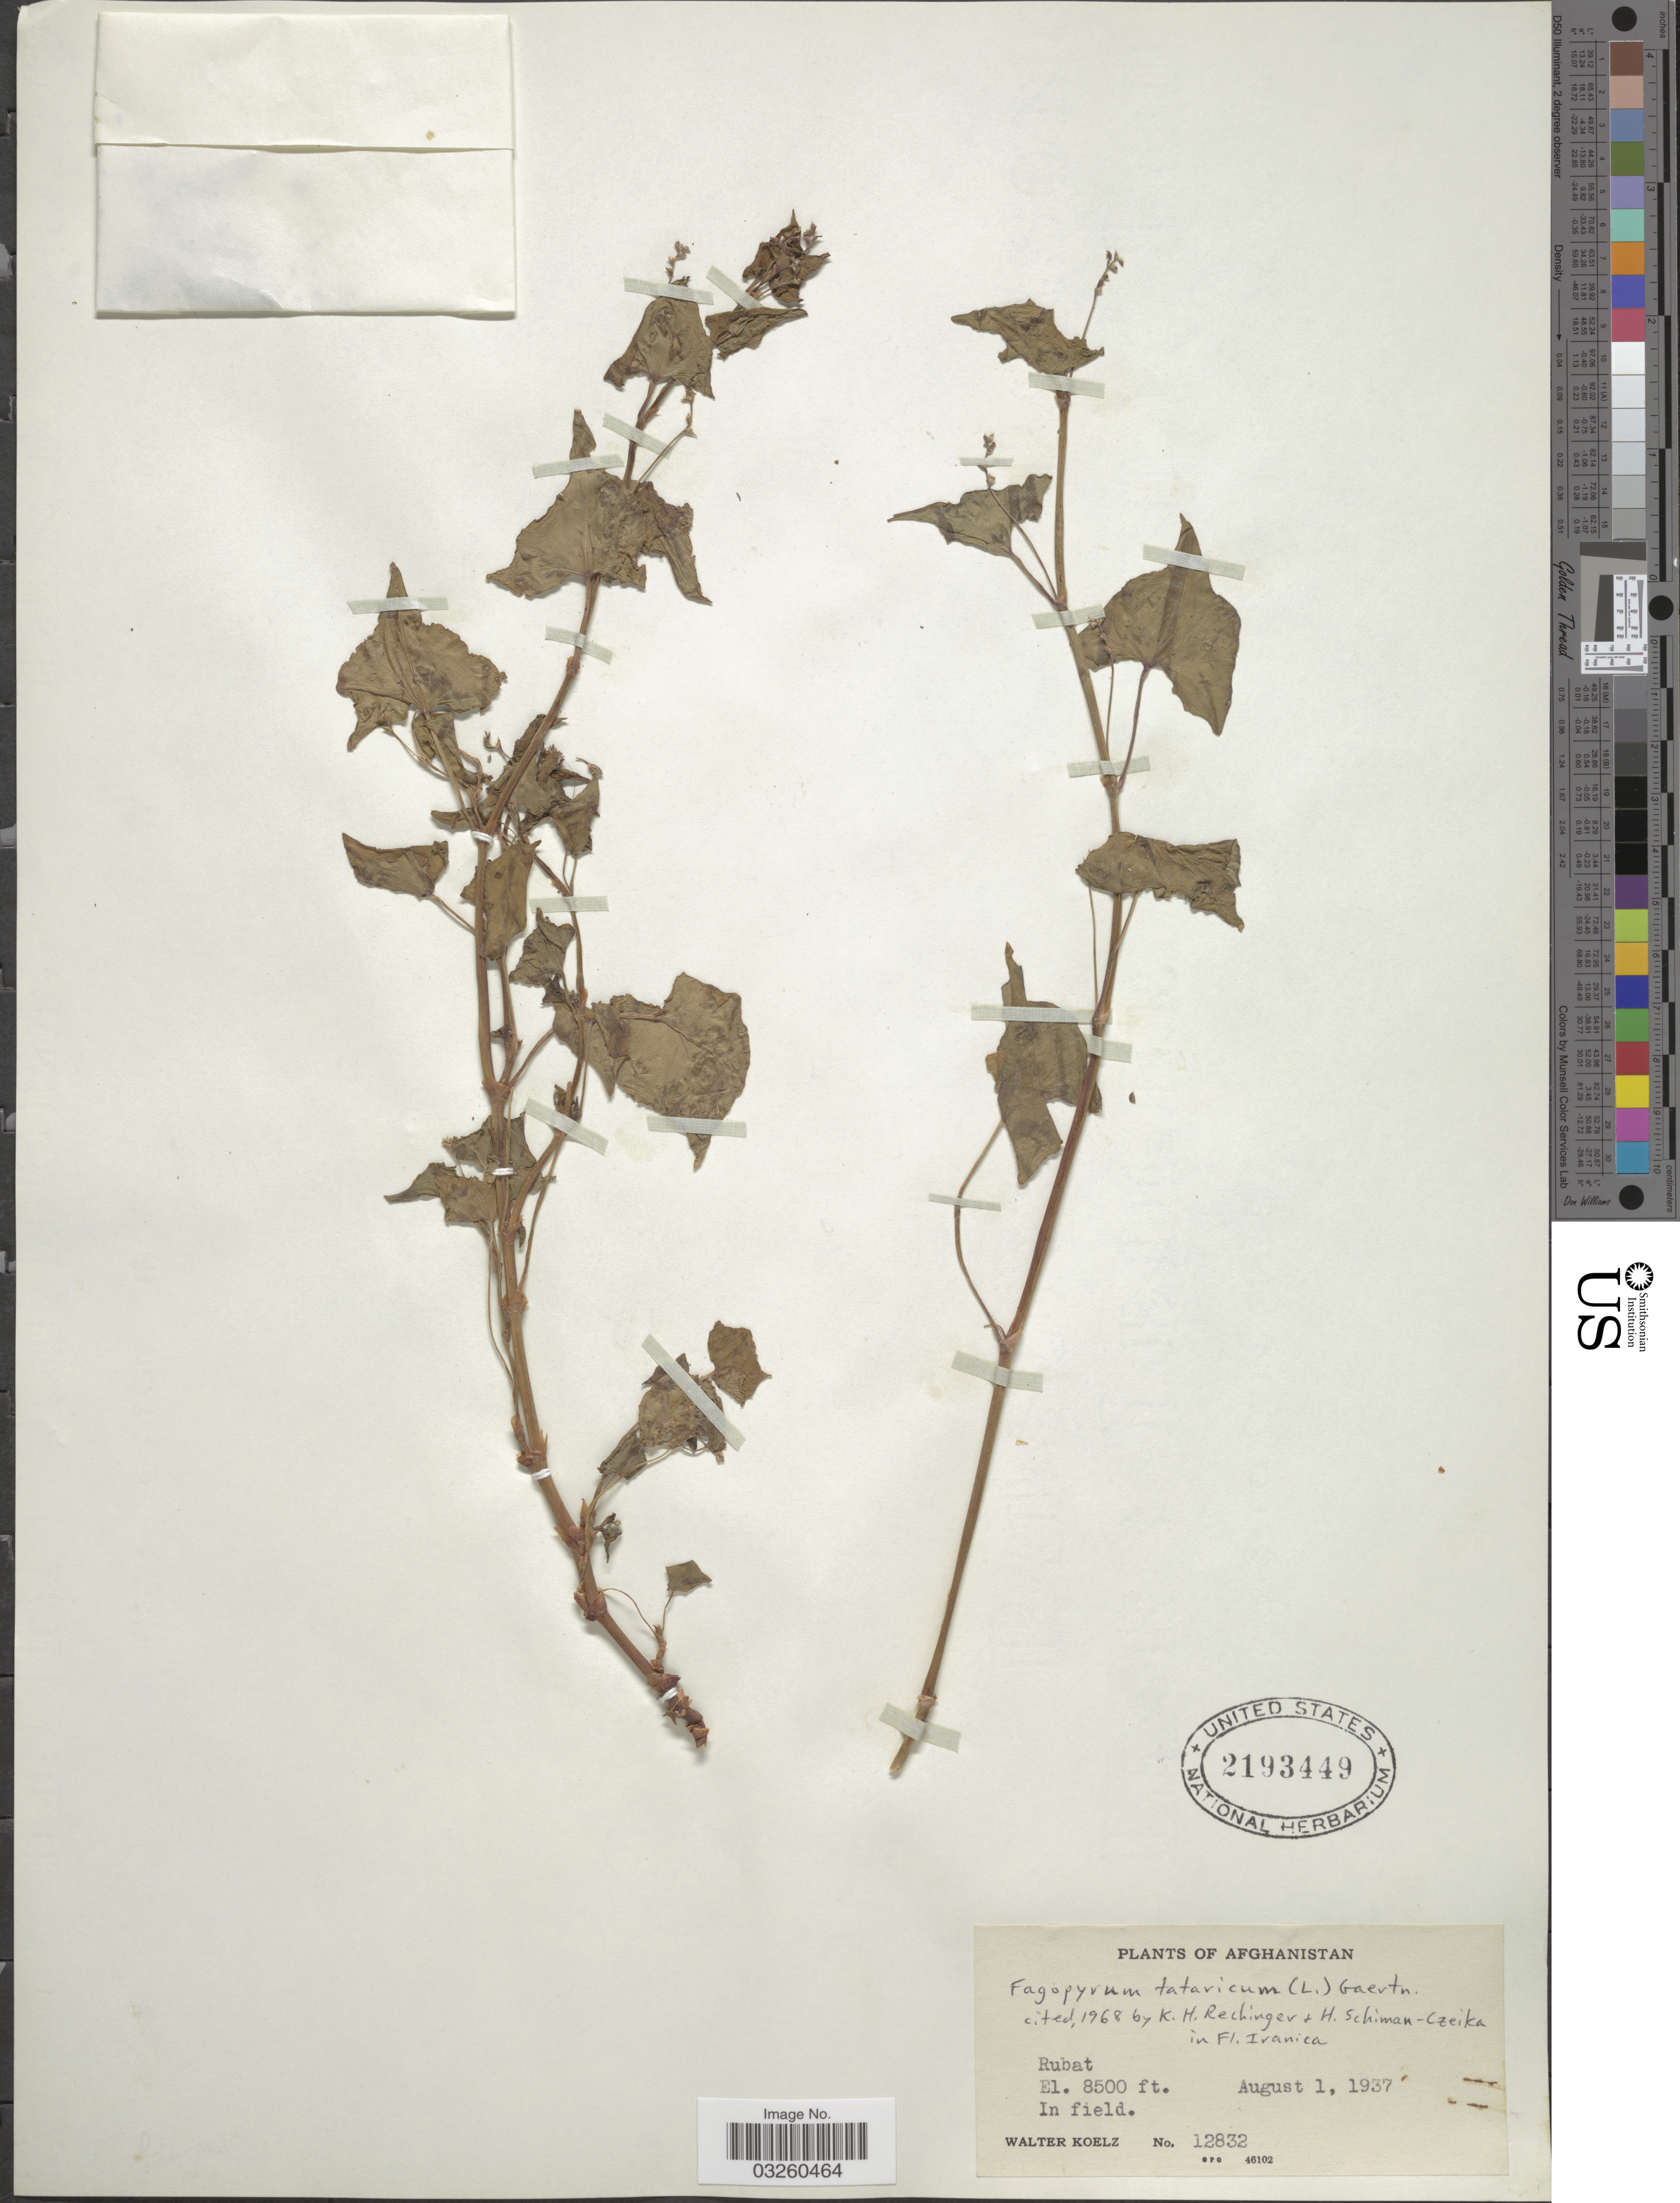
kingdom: Plantae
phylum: Tracheophyta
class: Magnoliopsida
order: Caryophyllales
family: Polygonaceae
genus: Fagopyrum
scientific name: Fagopyrum tataricum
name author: (L.) Gaertn.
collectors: W. N. Koelz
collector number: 12832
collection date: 1937-08-01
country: Afghanistan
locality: Rubat.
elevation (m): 2591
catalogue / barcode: US 2193449